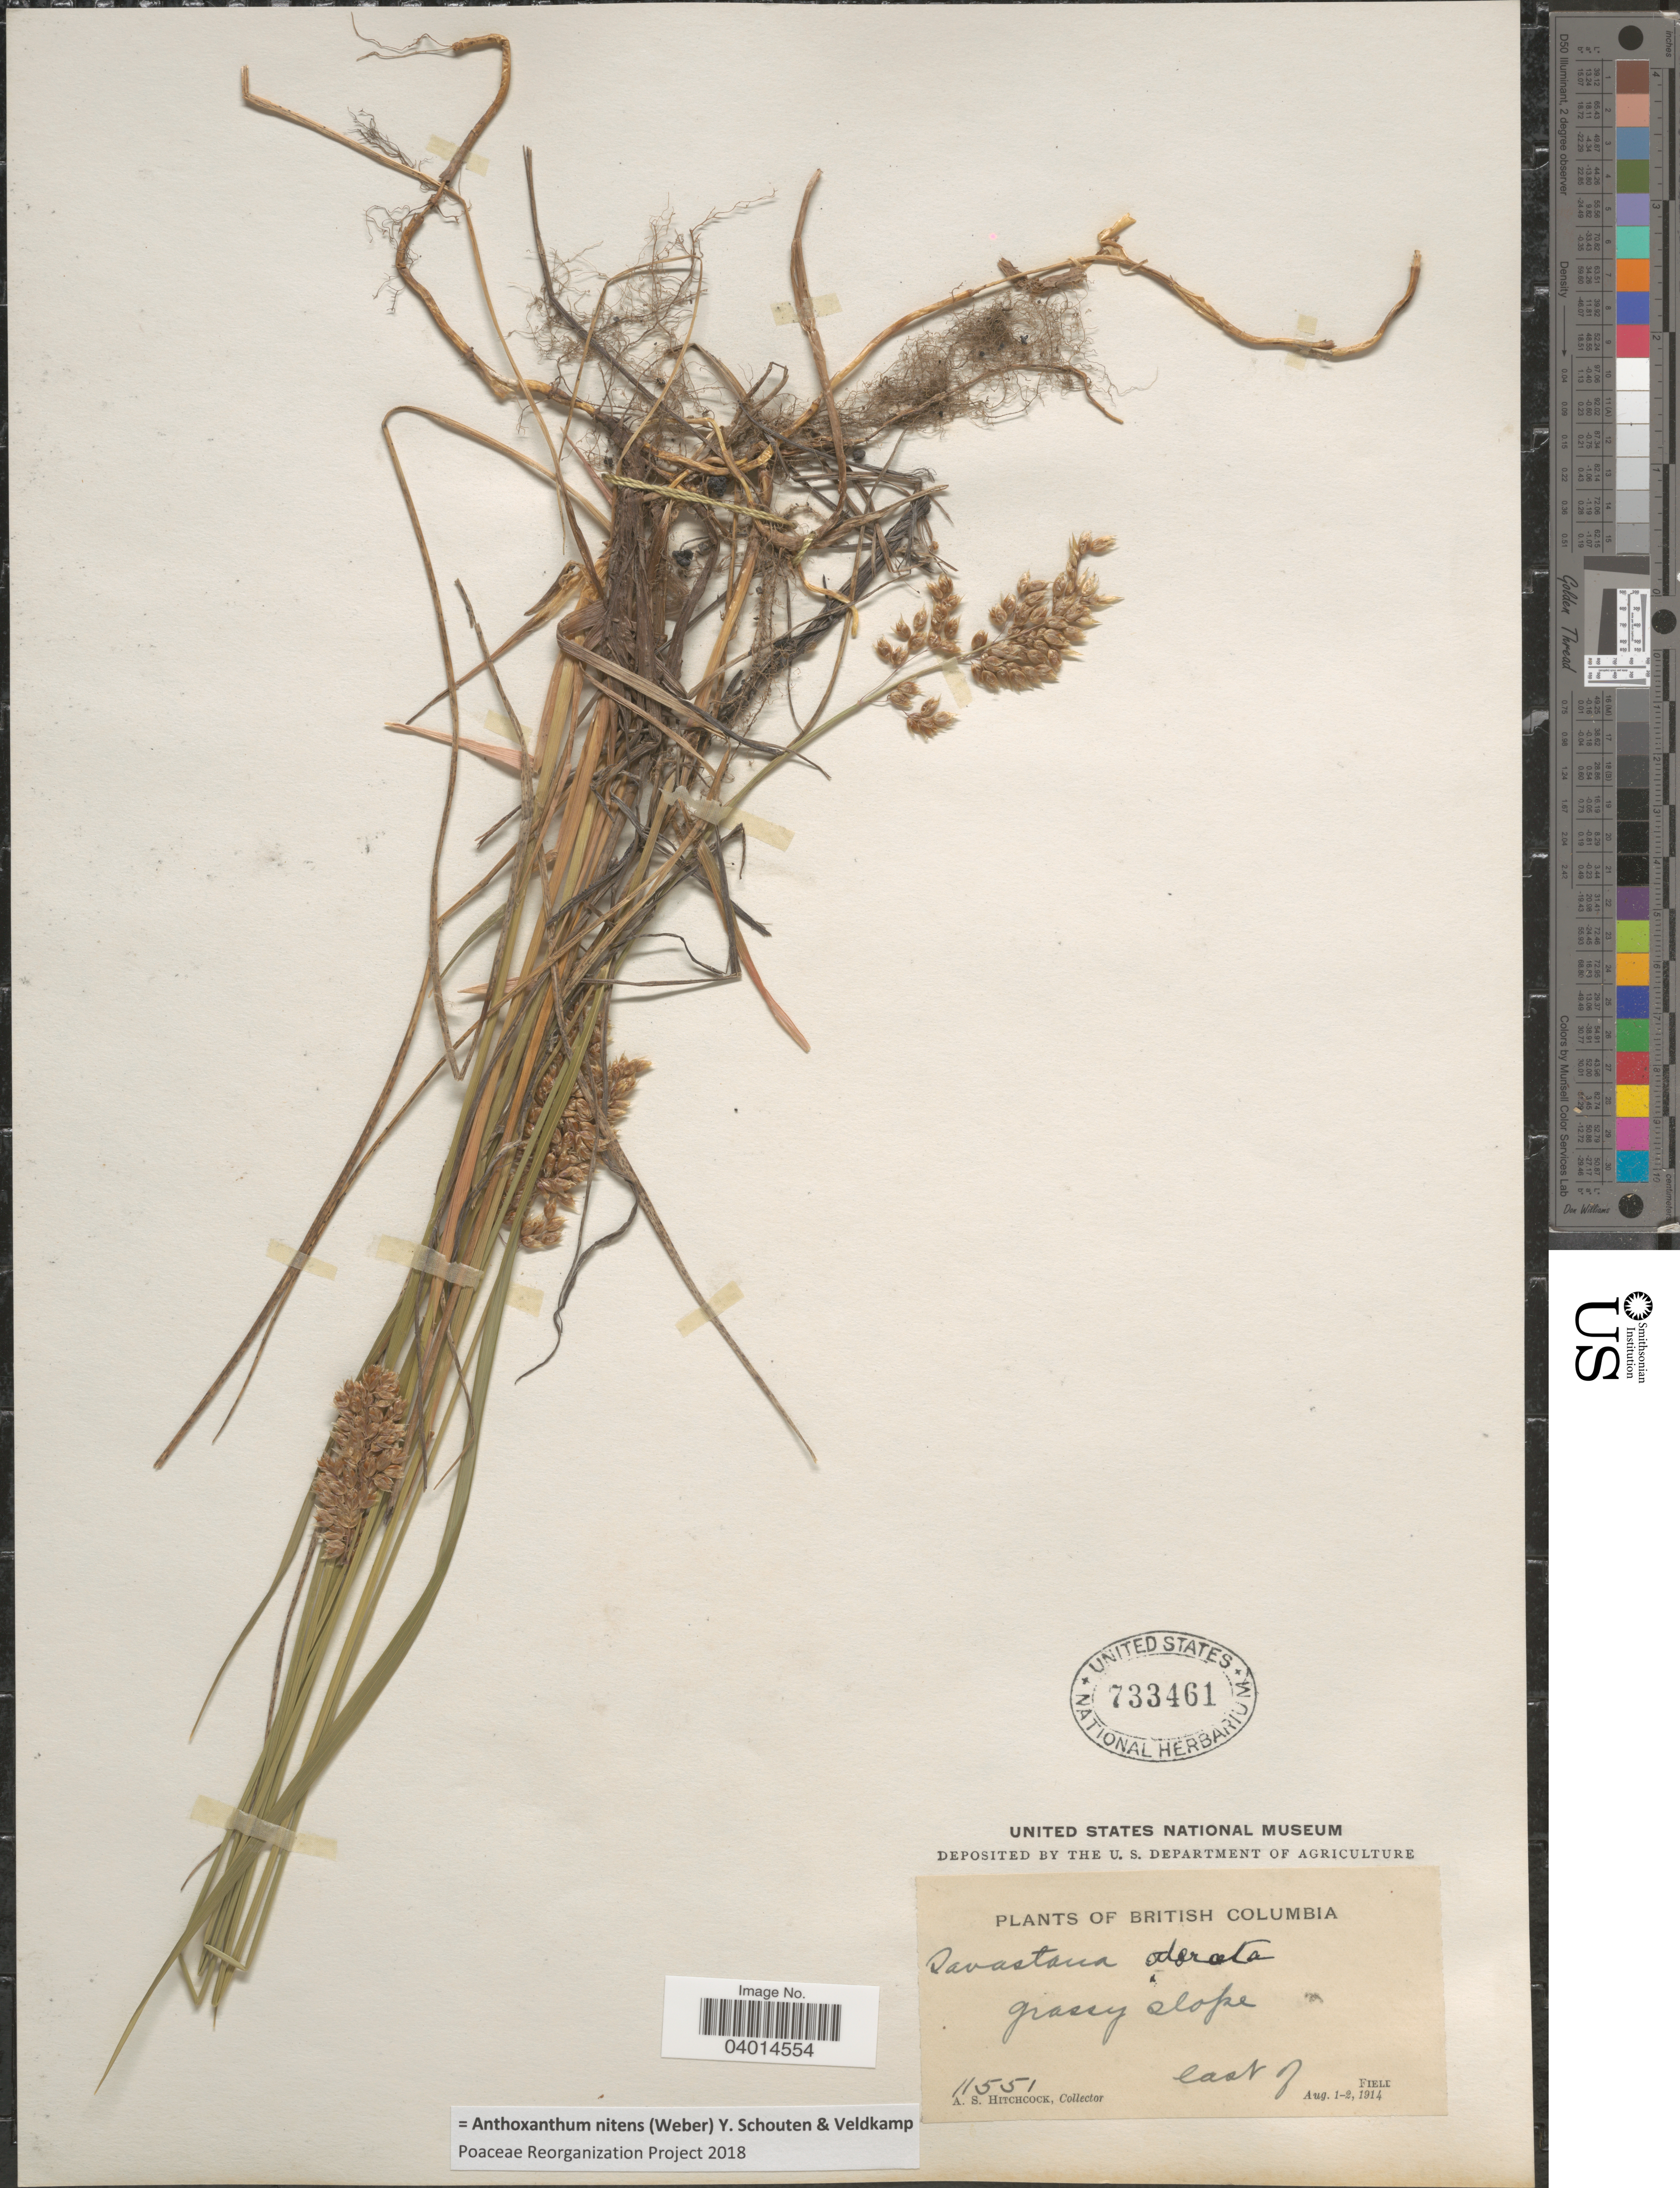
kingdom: Plantae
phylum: Tracheophyta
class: Liliopsida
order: Poales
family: Poaceae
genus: Anthoxanthum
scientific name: Anthoxanthum nitens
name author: (G.H. Weber) R.T.A. Schouten & Veldkamp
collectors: A. S. Hitchcock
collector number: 11551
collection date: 1914-08-01/1914-08-02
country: Canada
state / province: British Columbia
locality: East of Field.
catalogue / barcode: US 733461